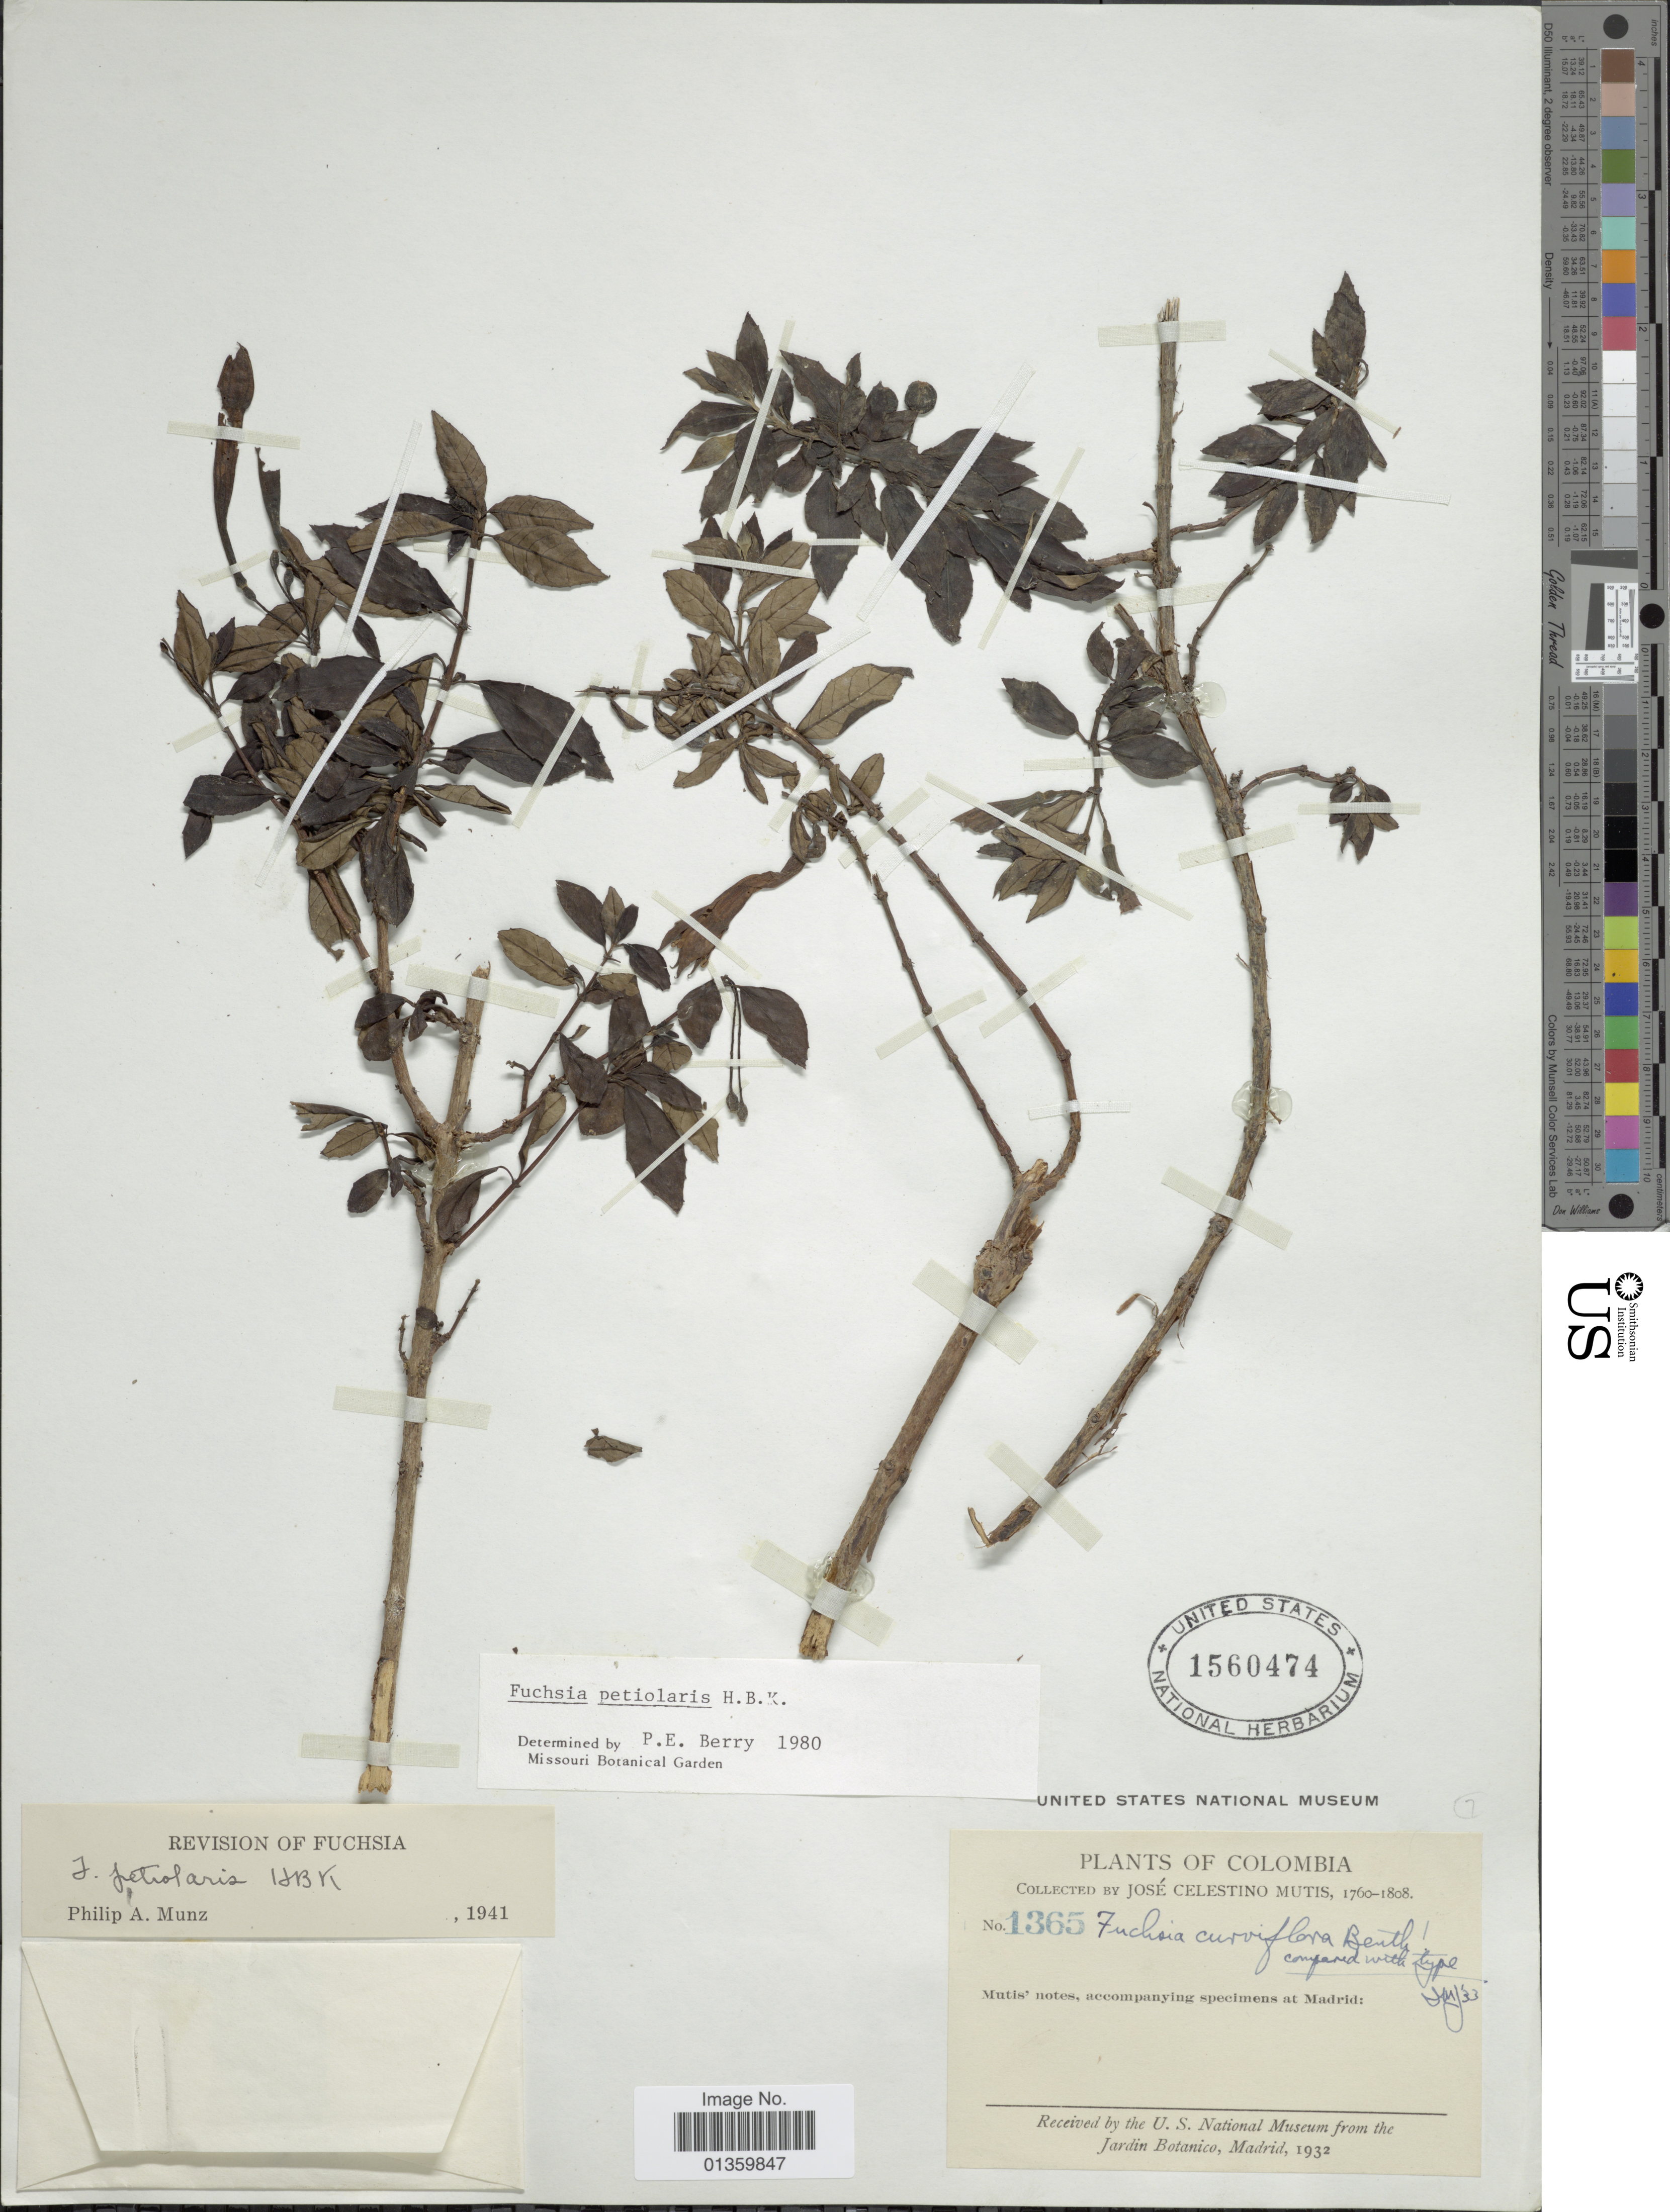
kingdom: Plantae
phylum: Tracheophyta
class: Magnoliopsida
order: Myrtales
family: Onagraceae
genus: Fuchsia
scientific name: Fuchsia petiolaris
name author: Kunth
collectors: J. C. B. Mutis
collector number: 1365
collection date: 1760/1808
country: Colombia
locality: Madrid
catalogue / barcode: US 1560474